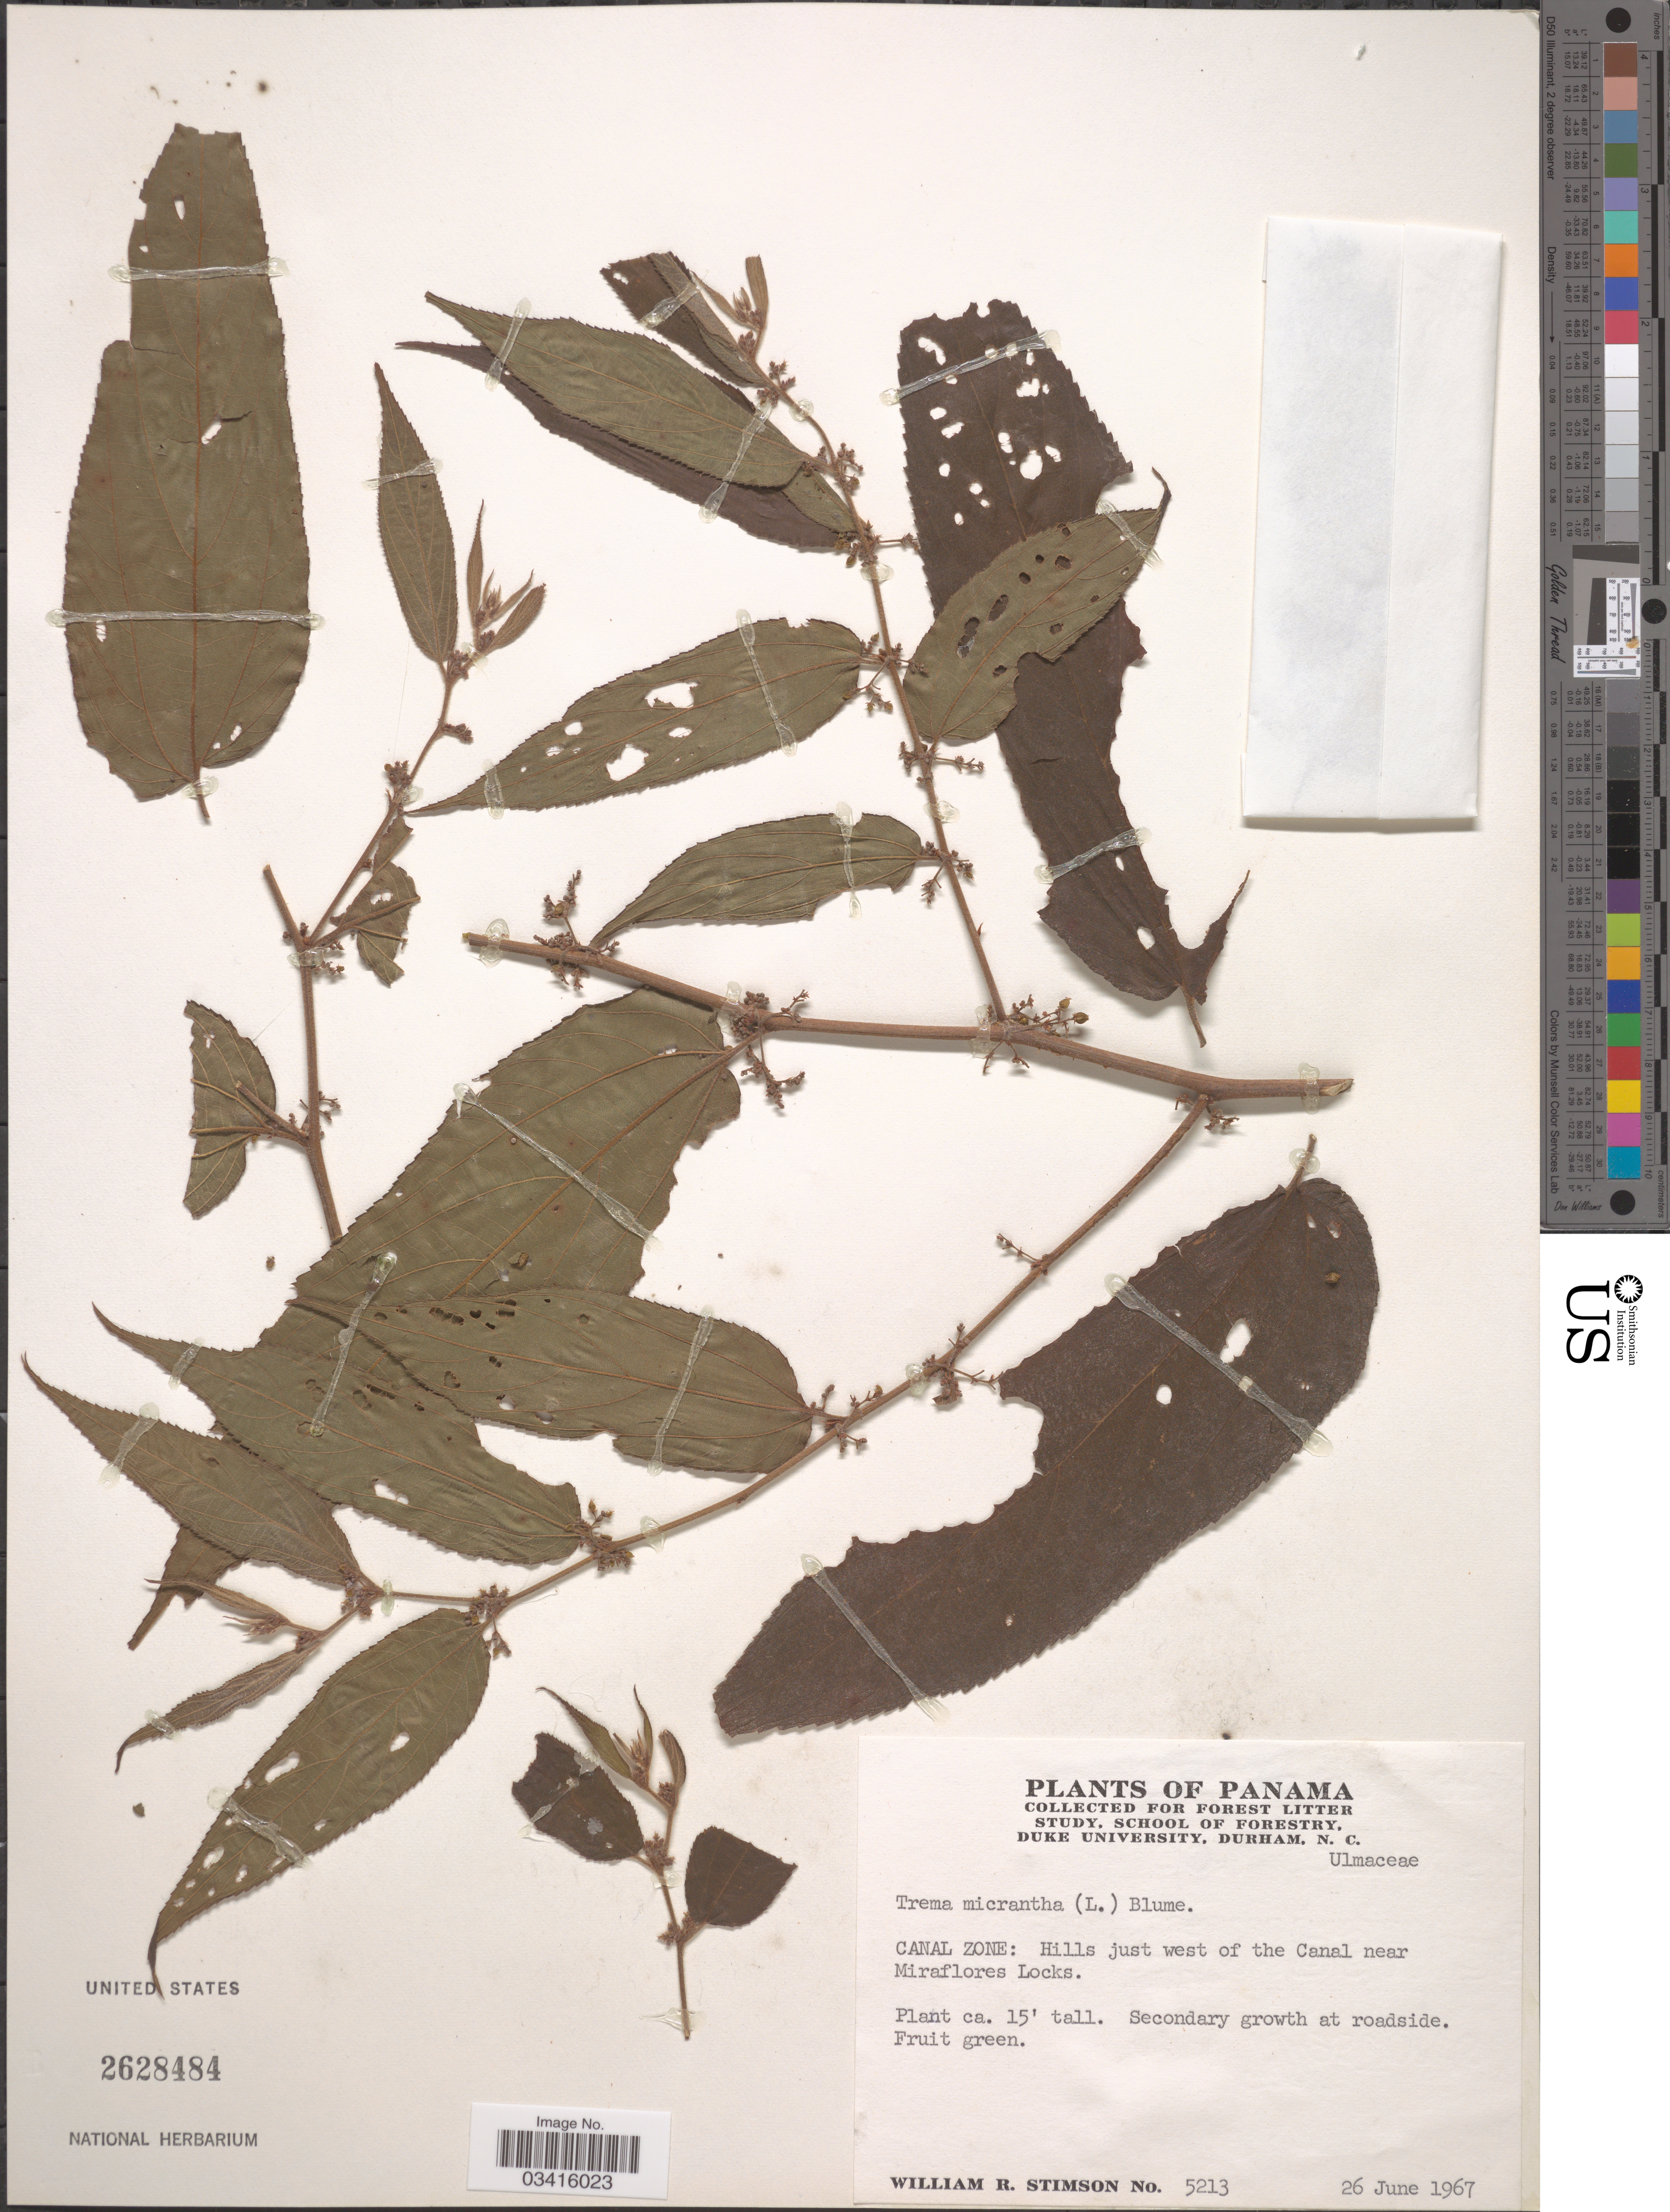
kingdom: Plantae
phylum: Tracheophyta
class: Magnoliopsida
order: Rosales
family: Cannabaceae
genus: Trema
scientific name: Trema micranthum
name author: (L.) Blume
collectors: W. R. Stimson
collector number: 5213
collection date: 1967-06-26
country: Panama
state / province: Panamá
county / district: Canal Zone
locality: Canal Zone: Hills just west of the Canal near Miraflores Locks.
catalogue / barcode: US 2628484